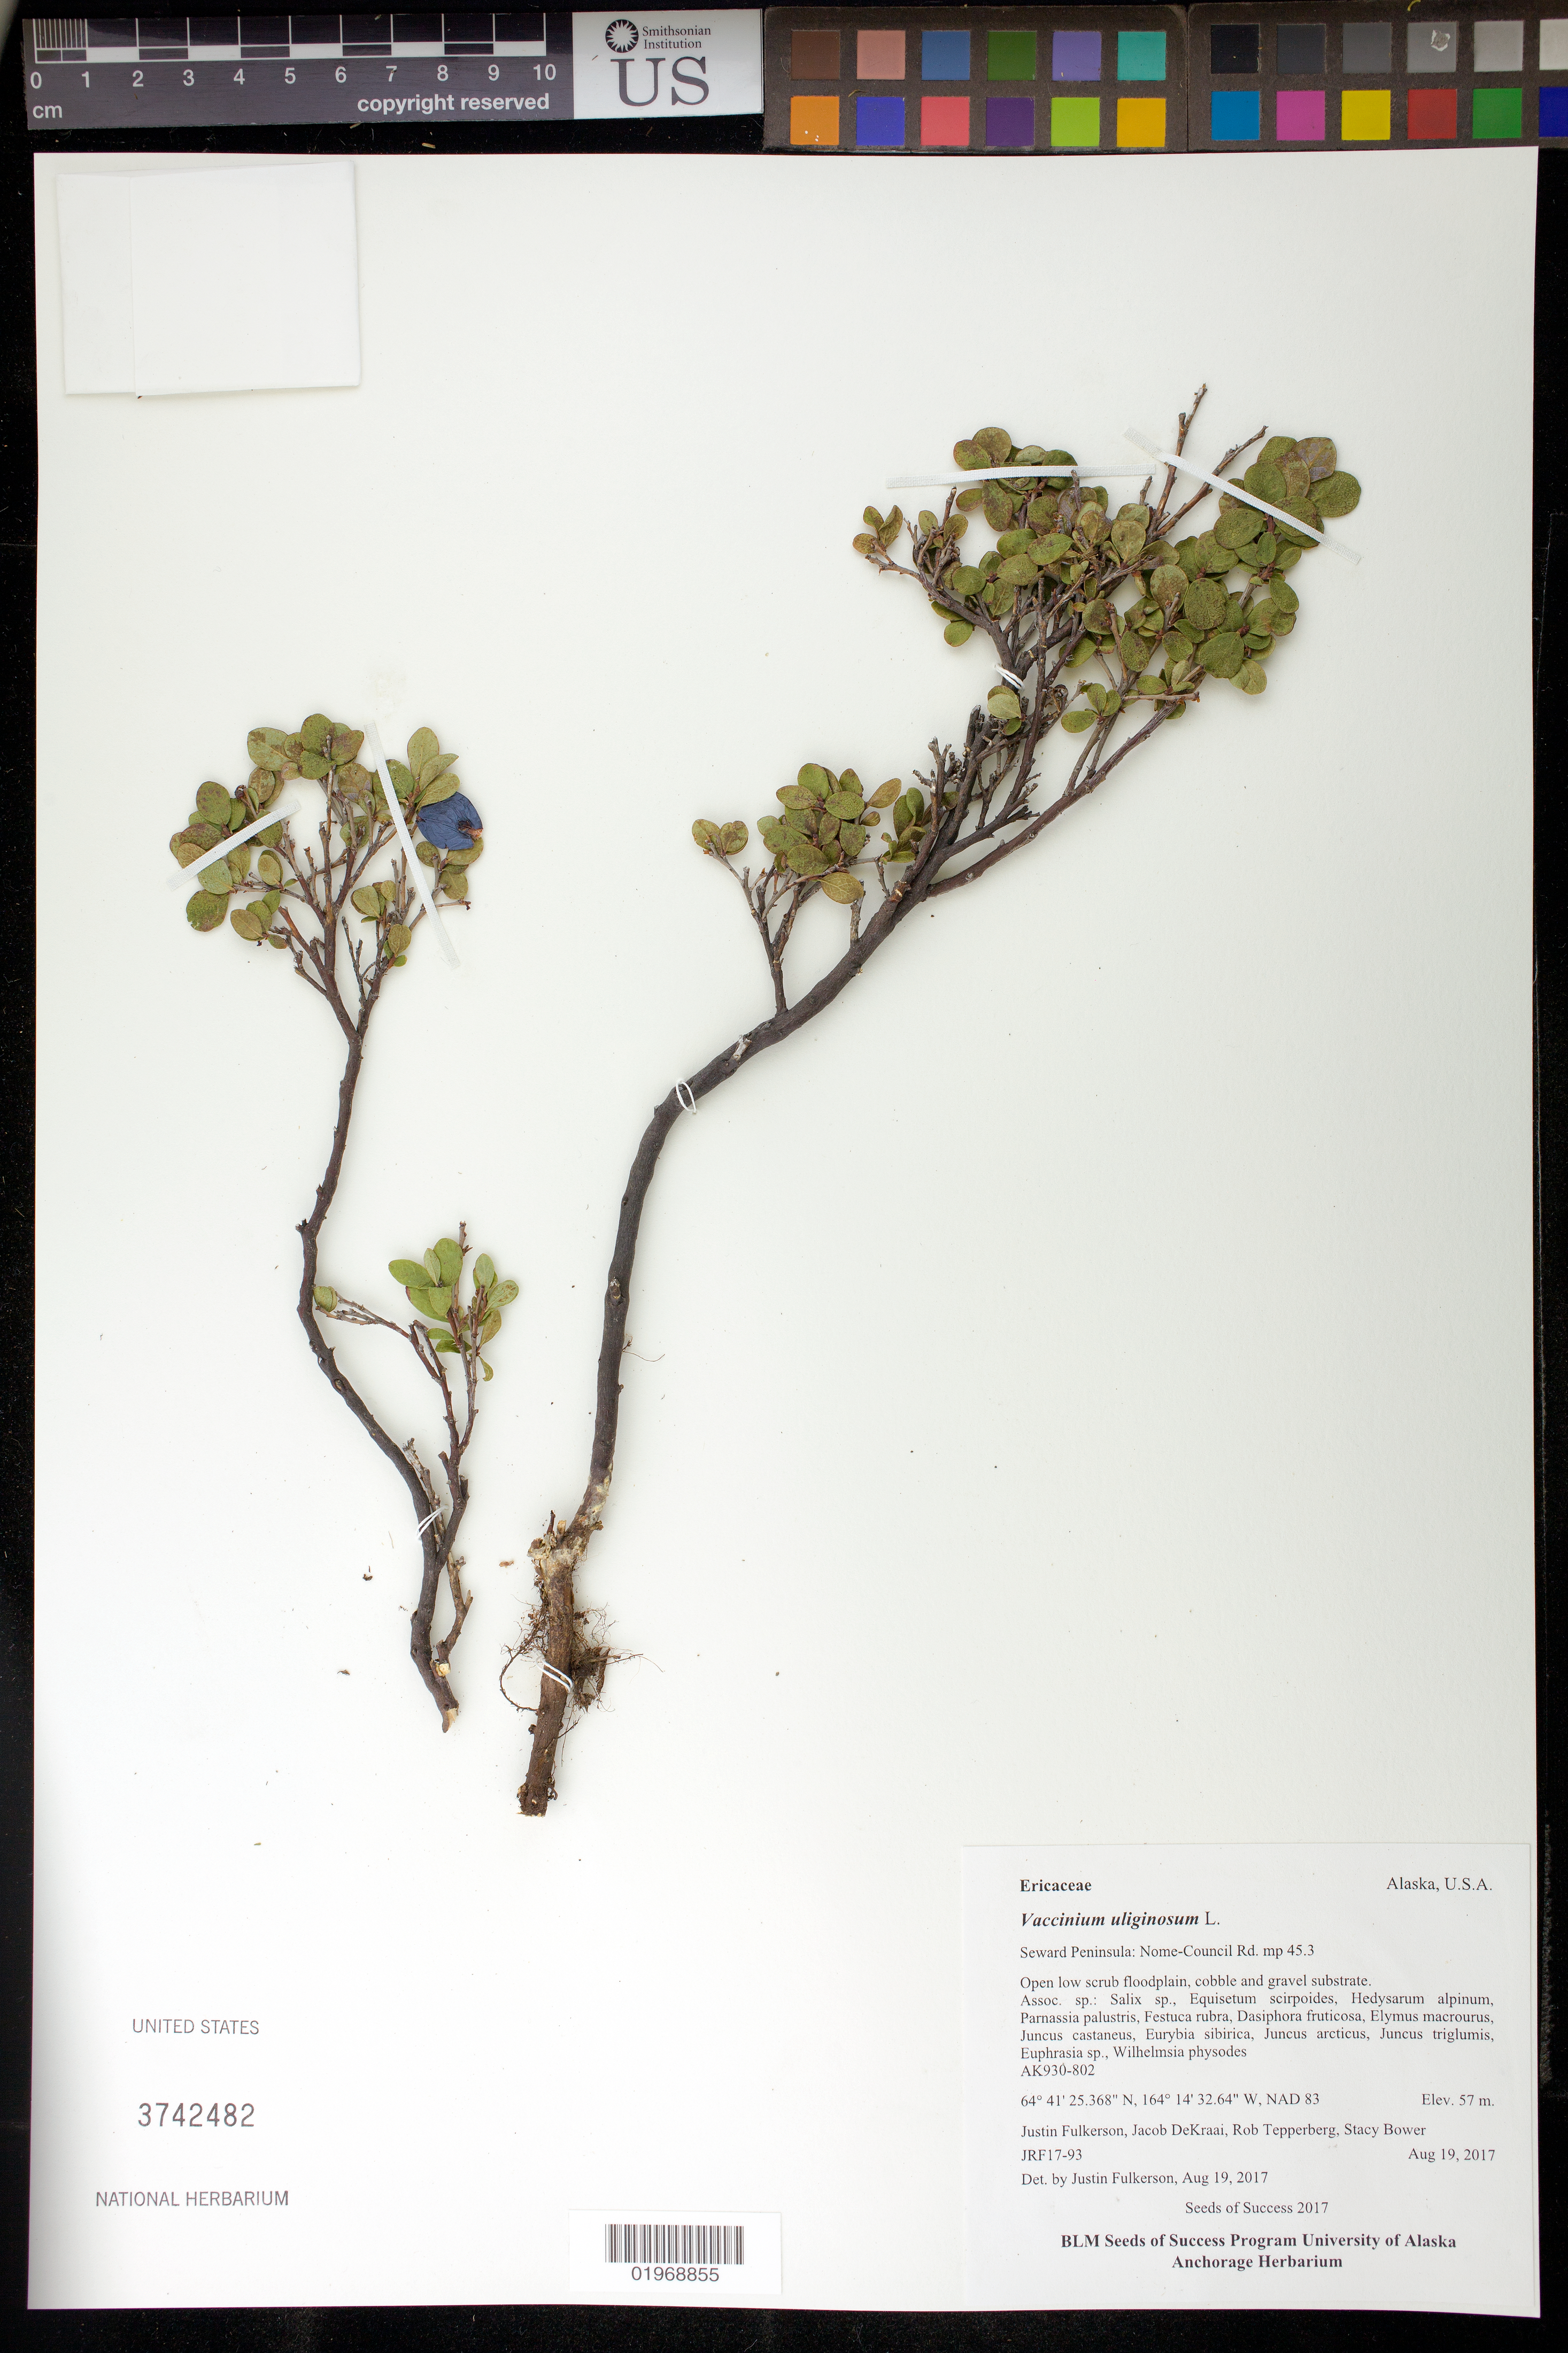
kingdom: Plantae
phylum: Tracheophyta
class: Magnoliopsida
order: Ericales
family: Ericaceae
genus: Vaccinium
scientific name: Vaccinium uliginosum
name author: L.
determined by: Fulkerson, Justin R., (UAAH), University of Alaska, Anchorage (UNITED STATES)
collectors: J. Fulkerson, J. DeKraai, R. Tepperberg & S. Bower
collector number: JRF17-93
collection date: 2017-08-19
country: United States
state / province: Alaska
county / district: Nome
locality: Seward Peninsula, Nome Council Road mp 45.3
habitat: Open low shrub, cobble and gravel substrate.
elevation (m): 57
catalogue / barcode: US 3742482